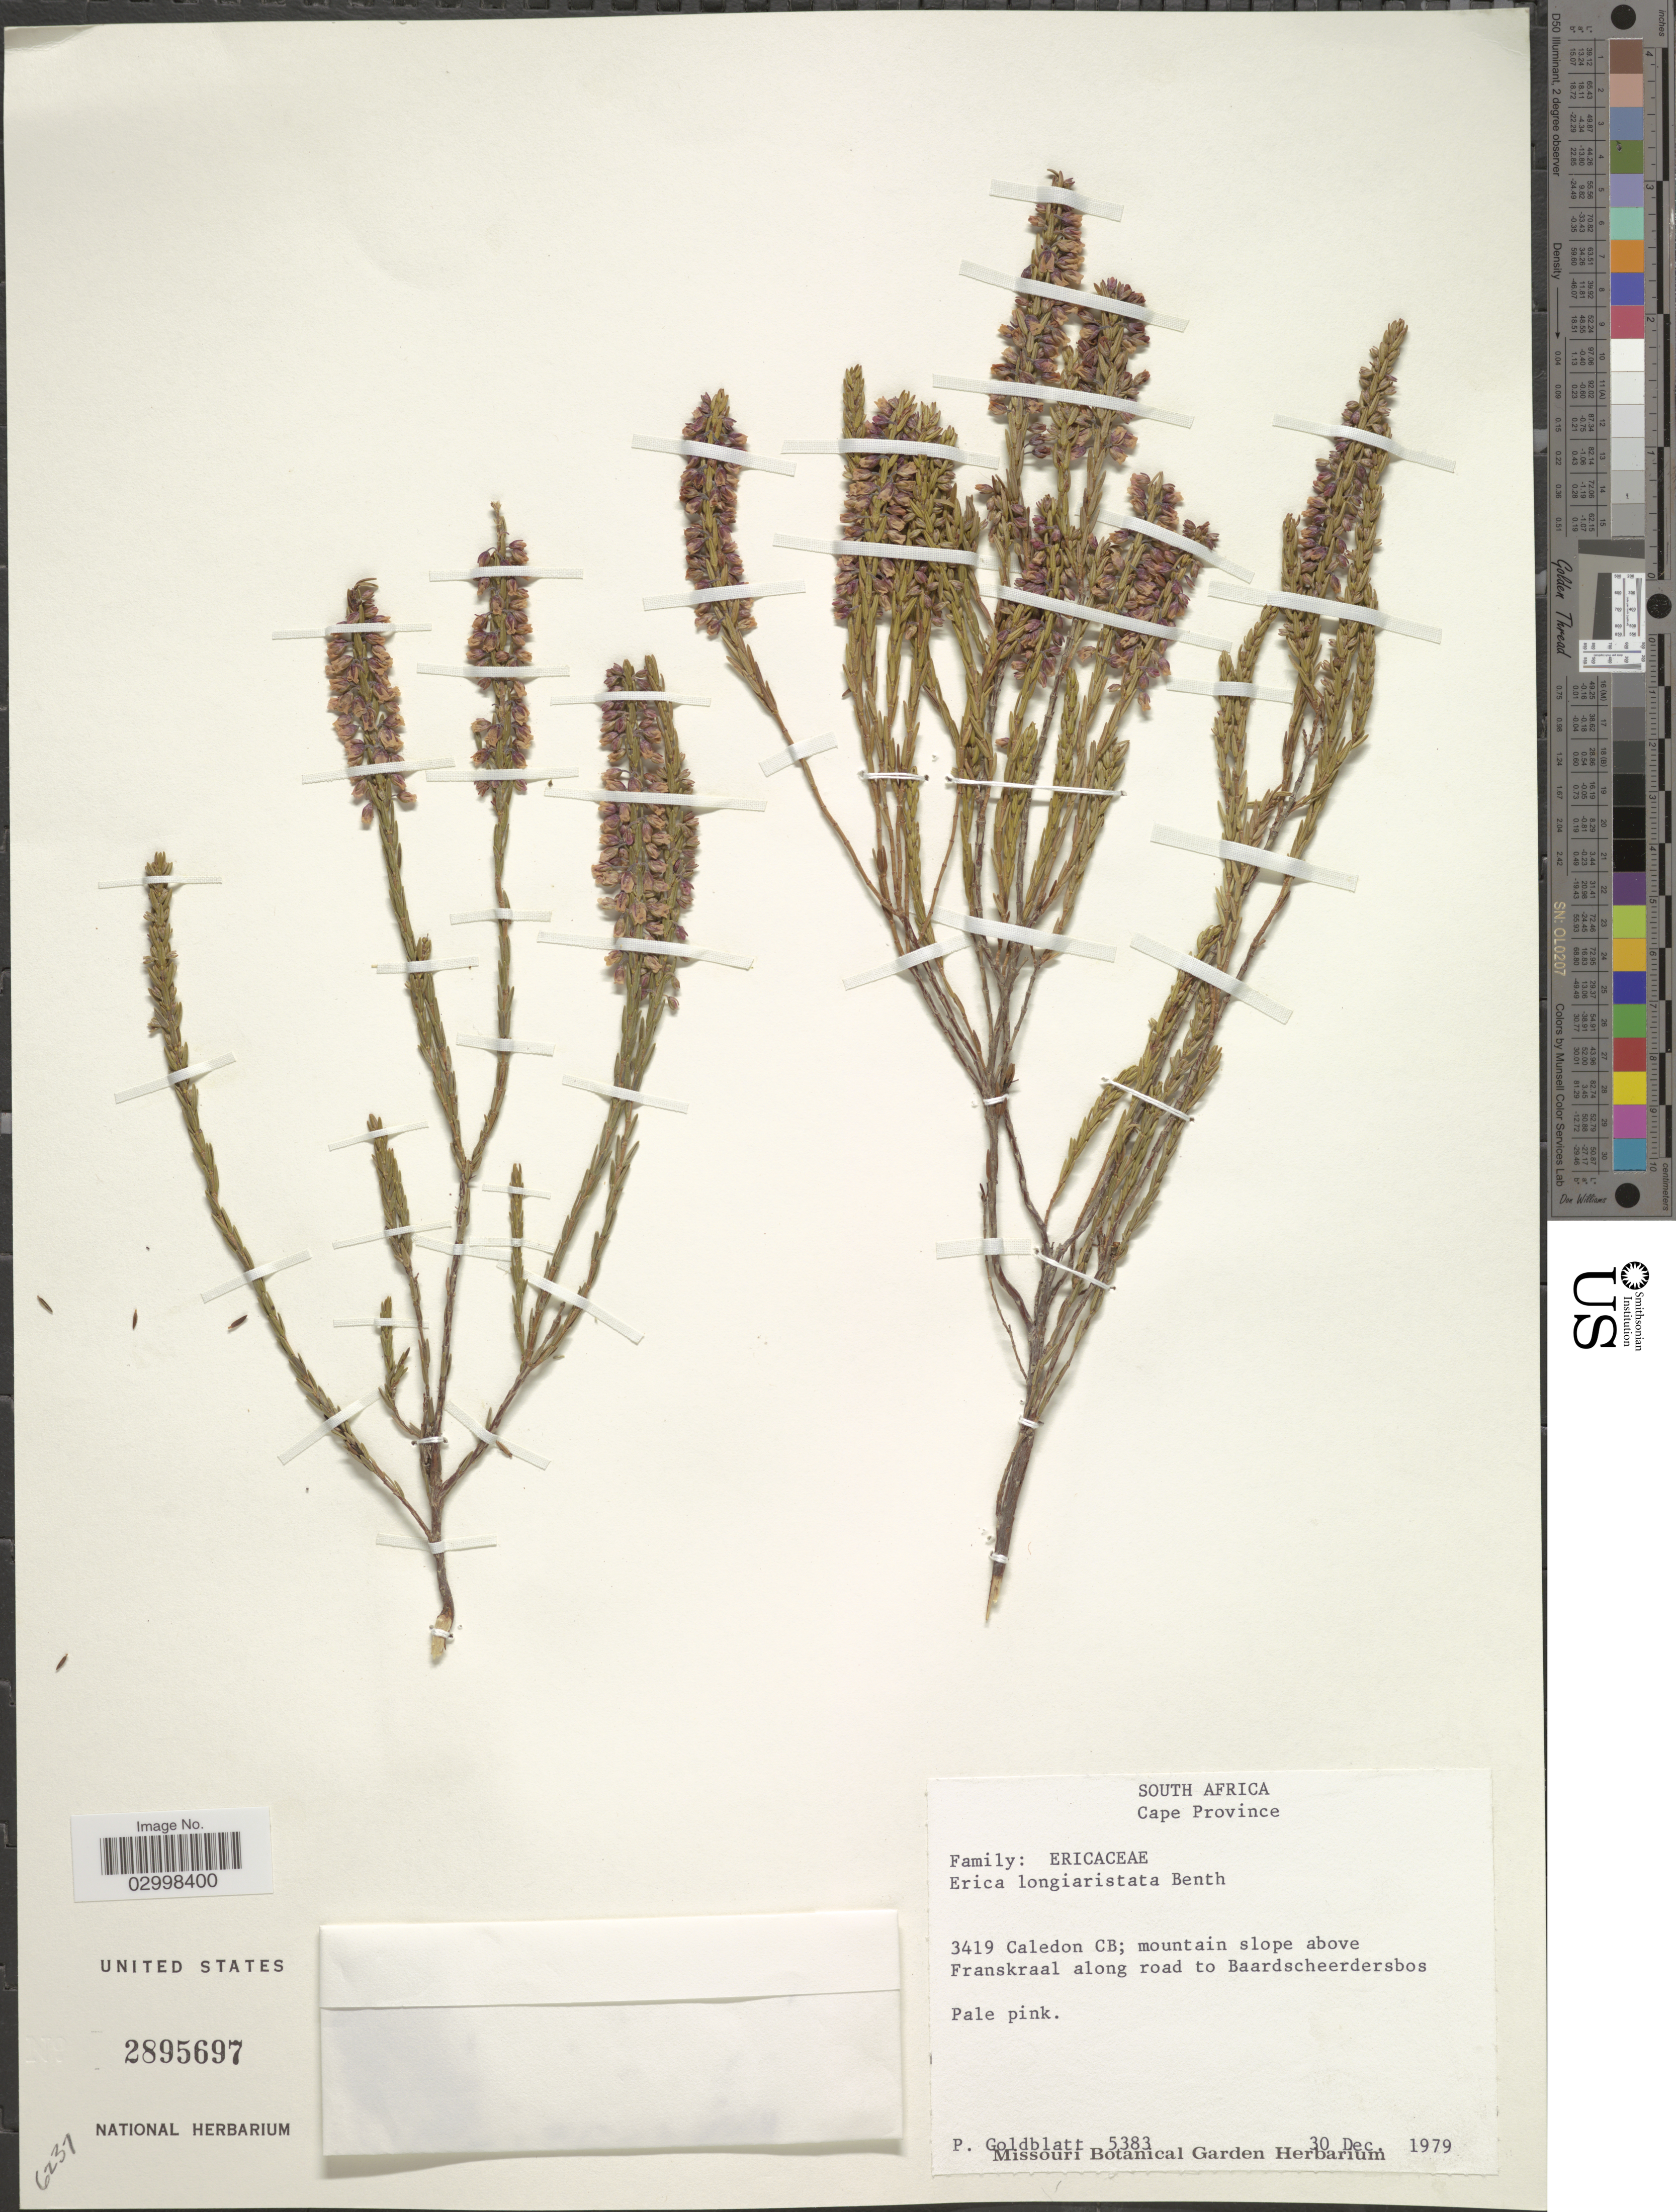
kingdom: Plantae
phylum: Tracheophyta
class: Magnoliopsida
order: Ericales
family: Ericaceae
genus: Erica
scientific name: Erica longiaristata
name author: Benth.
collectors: P. Goldblatt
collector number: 5383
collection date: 1979-12-30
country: South Africa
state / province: Western Cape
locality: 3419 Caledon CB; mountain slope above Franskraal along road to Baardscheerdersbos.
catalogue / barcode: US 2895697